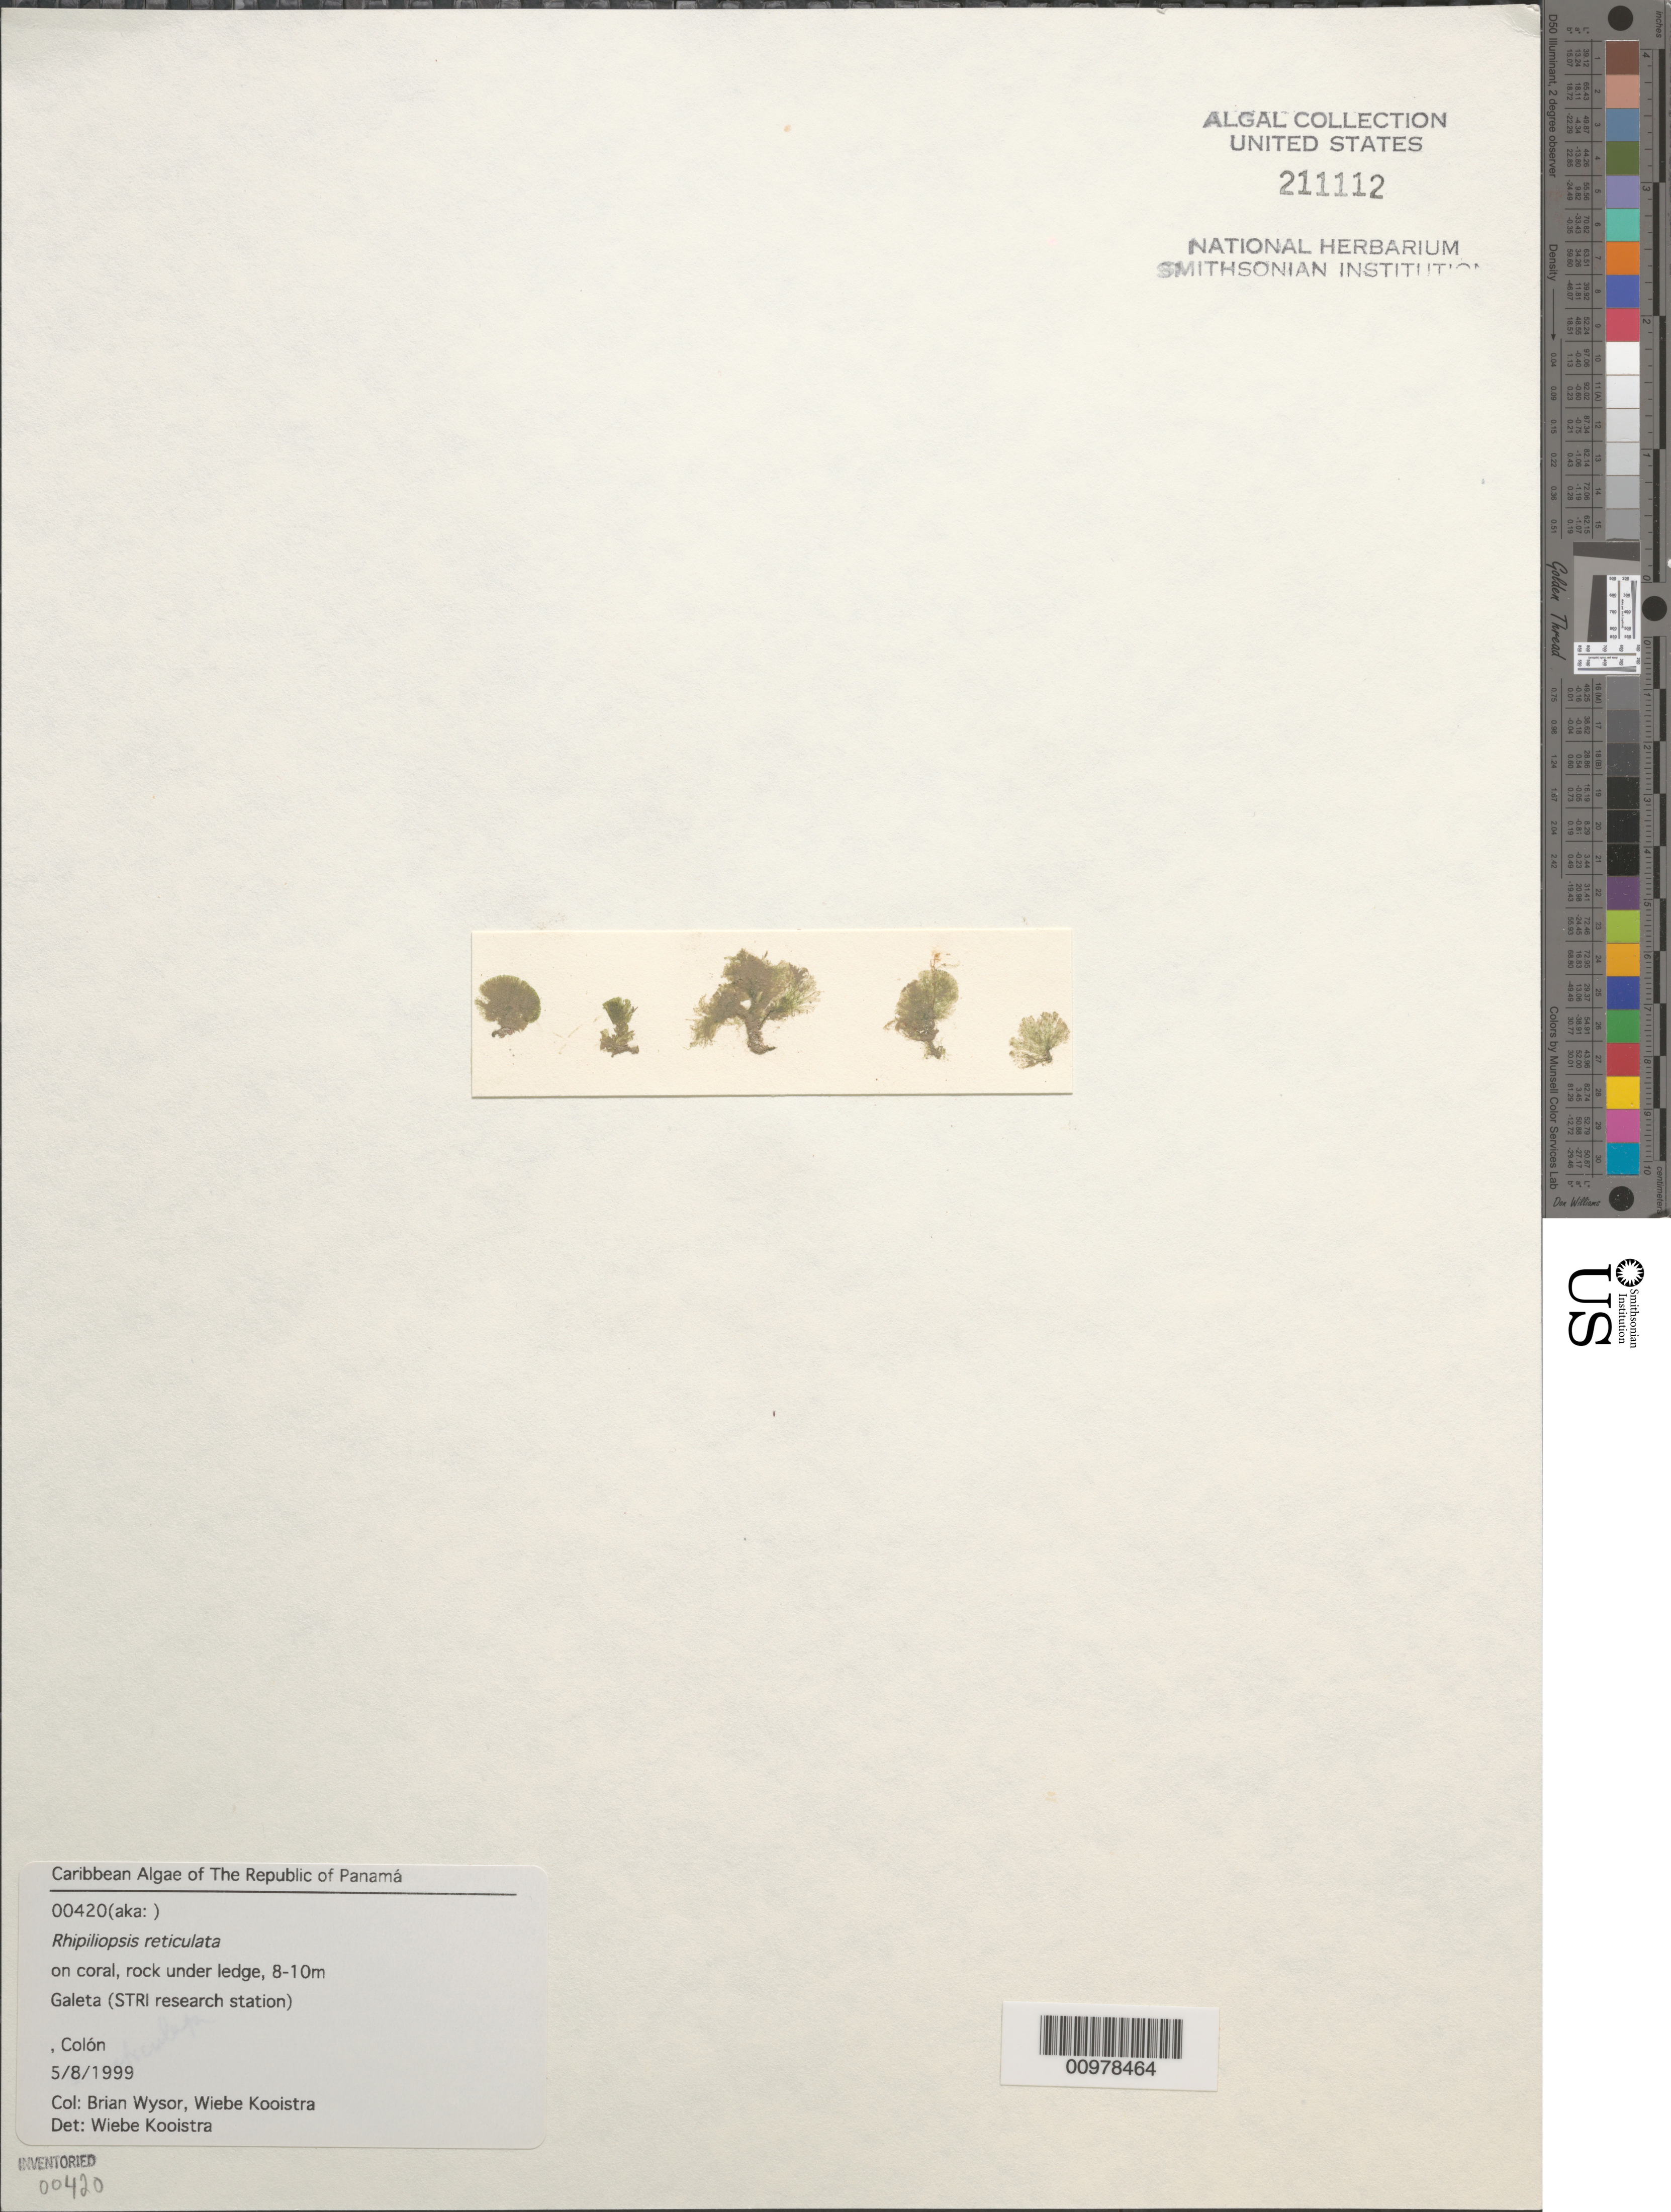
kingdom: Plantae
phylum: Chlorophyta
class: Ulvophyceae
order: Bryopsidales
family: Rhipiliaceae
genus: Rhipiliopsis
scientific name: Rhipiliopsis reticulata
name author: (C. Hoek) Farghaly & Denizot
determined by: Kooistra, Wiebe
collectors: B. Wysor & W. Kooistra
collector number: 00420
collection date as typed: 08 May 1999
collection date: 1999-05-08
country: Panama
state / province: Colón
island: Galeta Island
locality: STRI (Smithsonian Tropical Research Institute) research station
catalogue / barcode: US 211112